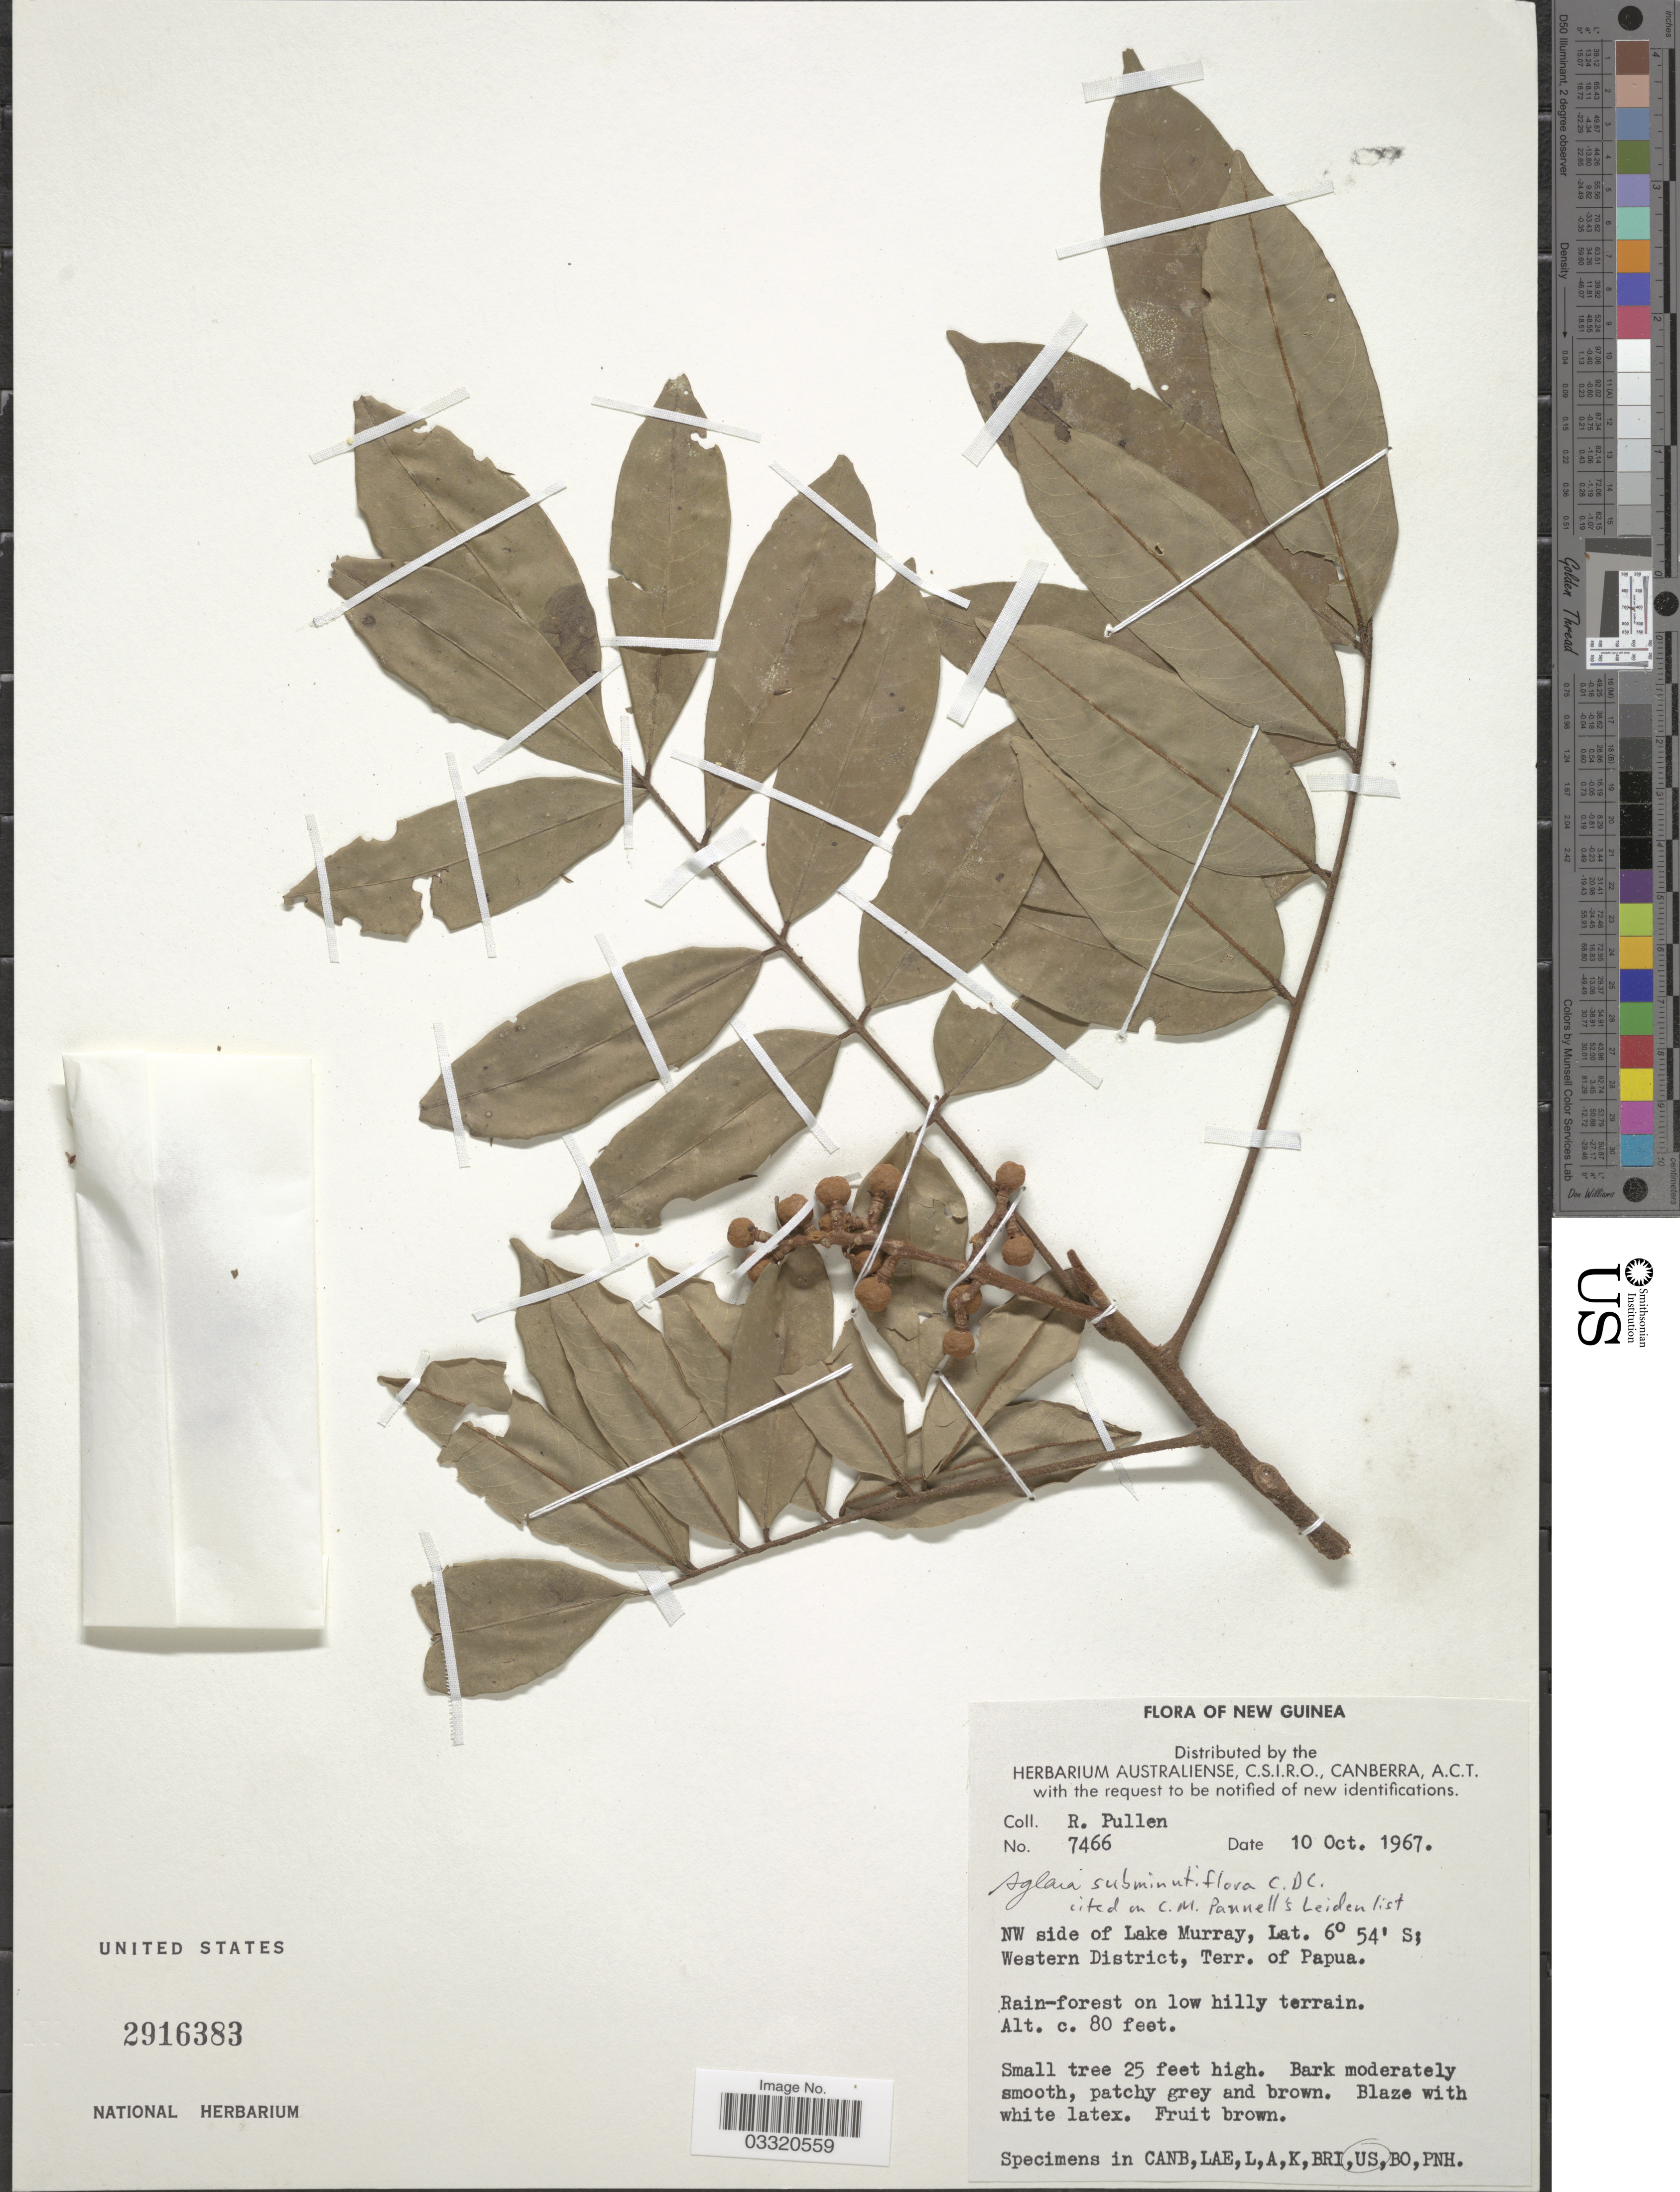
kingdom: Plantae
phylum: Tracheophyta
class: Magnoliopsida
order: Sapindales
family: Meliaceae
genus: Aglaia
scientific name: Aglaia subminutiflora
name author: C. DC.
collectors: R. Pullen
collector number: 7466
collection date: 1967-10-10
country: Papua New Guinea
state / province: Manus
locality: New Guinea. NW side of Lake Murray, Western District, Terr. of Papua.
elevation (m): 24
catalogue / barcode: US 2916383